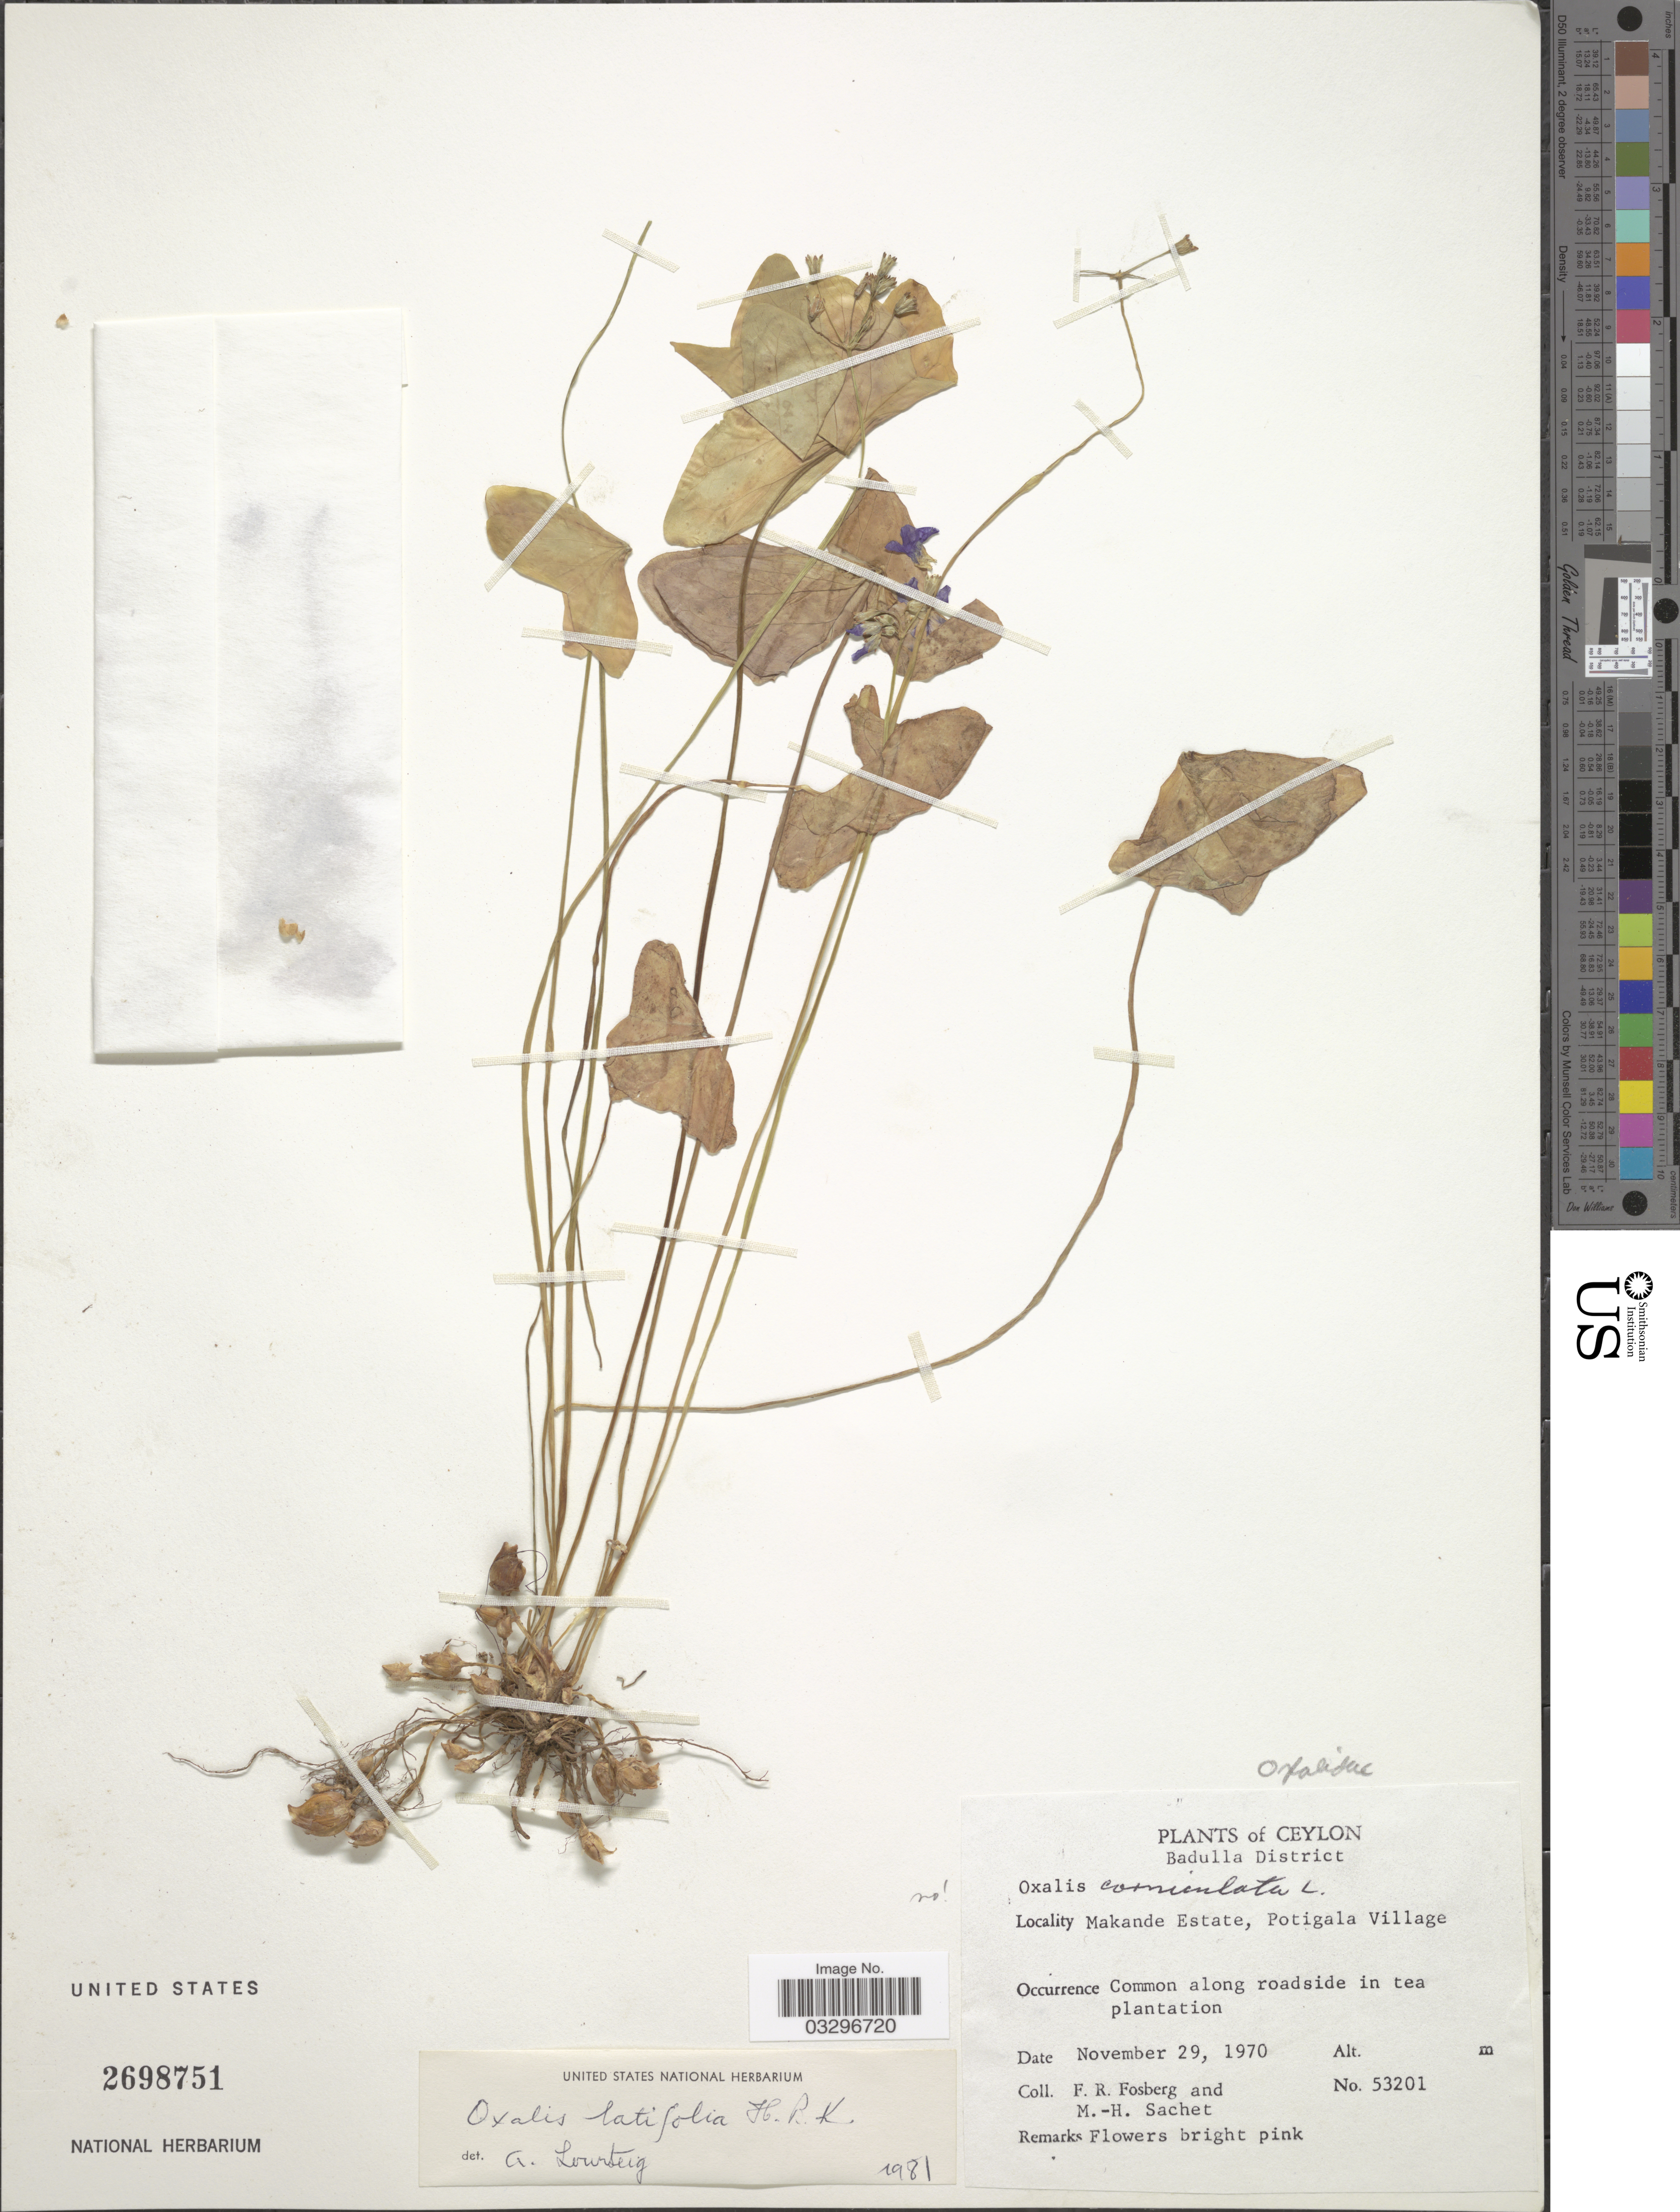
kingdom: Plantae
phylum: Tracheophyta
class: Magnoliopsida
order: Oxalidales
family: Oxalidaceae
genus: Oxalis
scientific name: Oxalis latifolia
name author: Kunth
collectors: F. R. Fosberg & M.-H. Sachet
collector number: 53201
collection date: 1970-11-29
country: Sri Lanka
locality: Ceylon, Badulla District, Makande Estate, Potigala Village.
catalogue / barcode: US 2698751